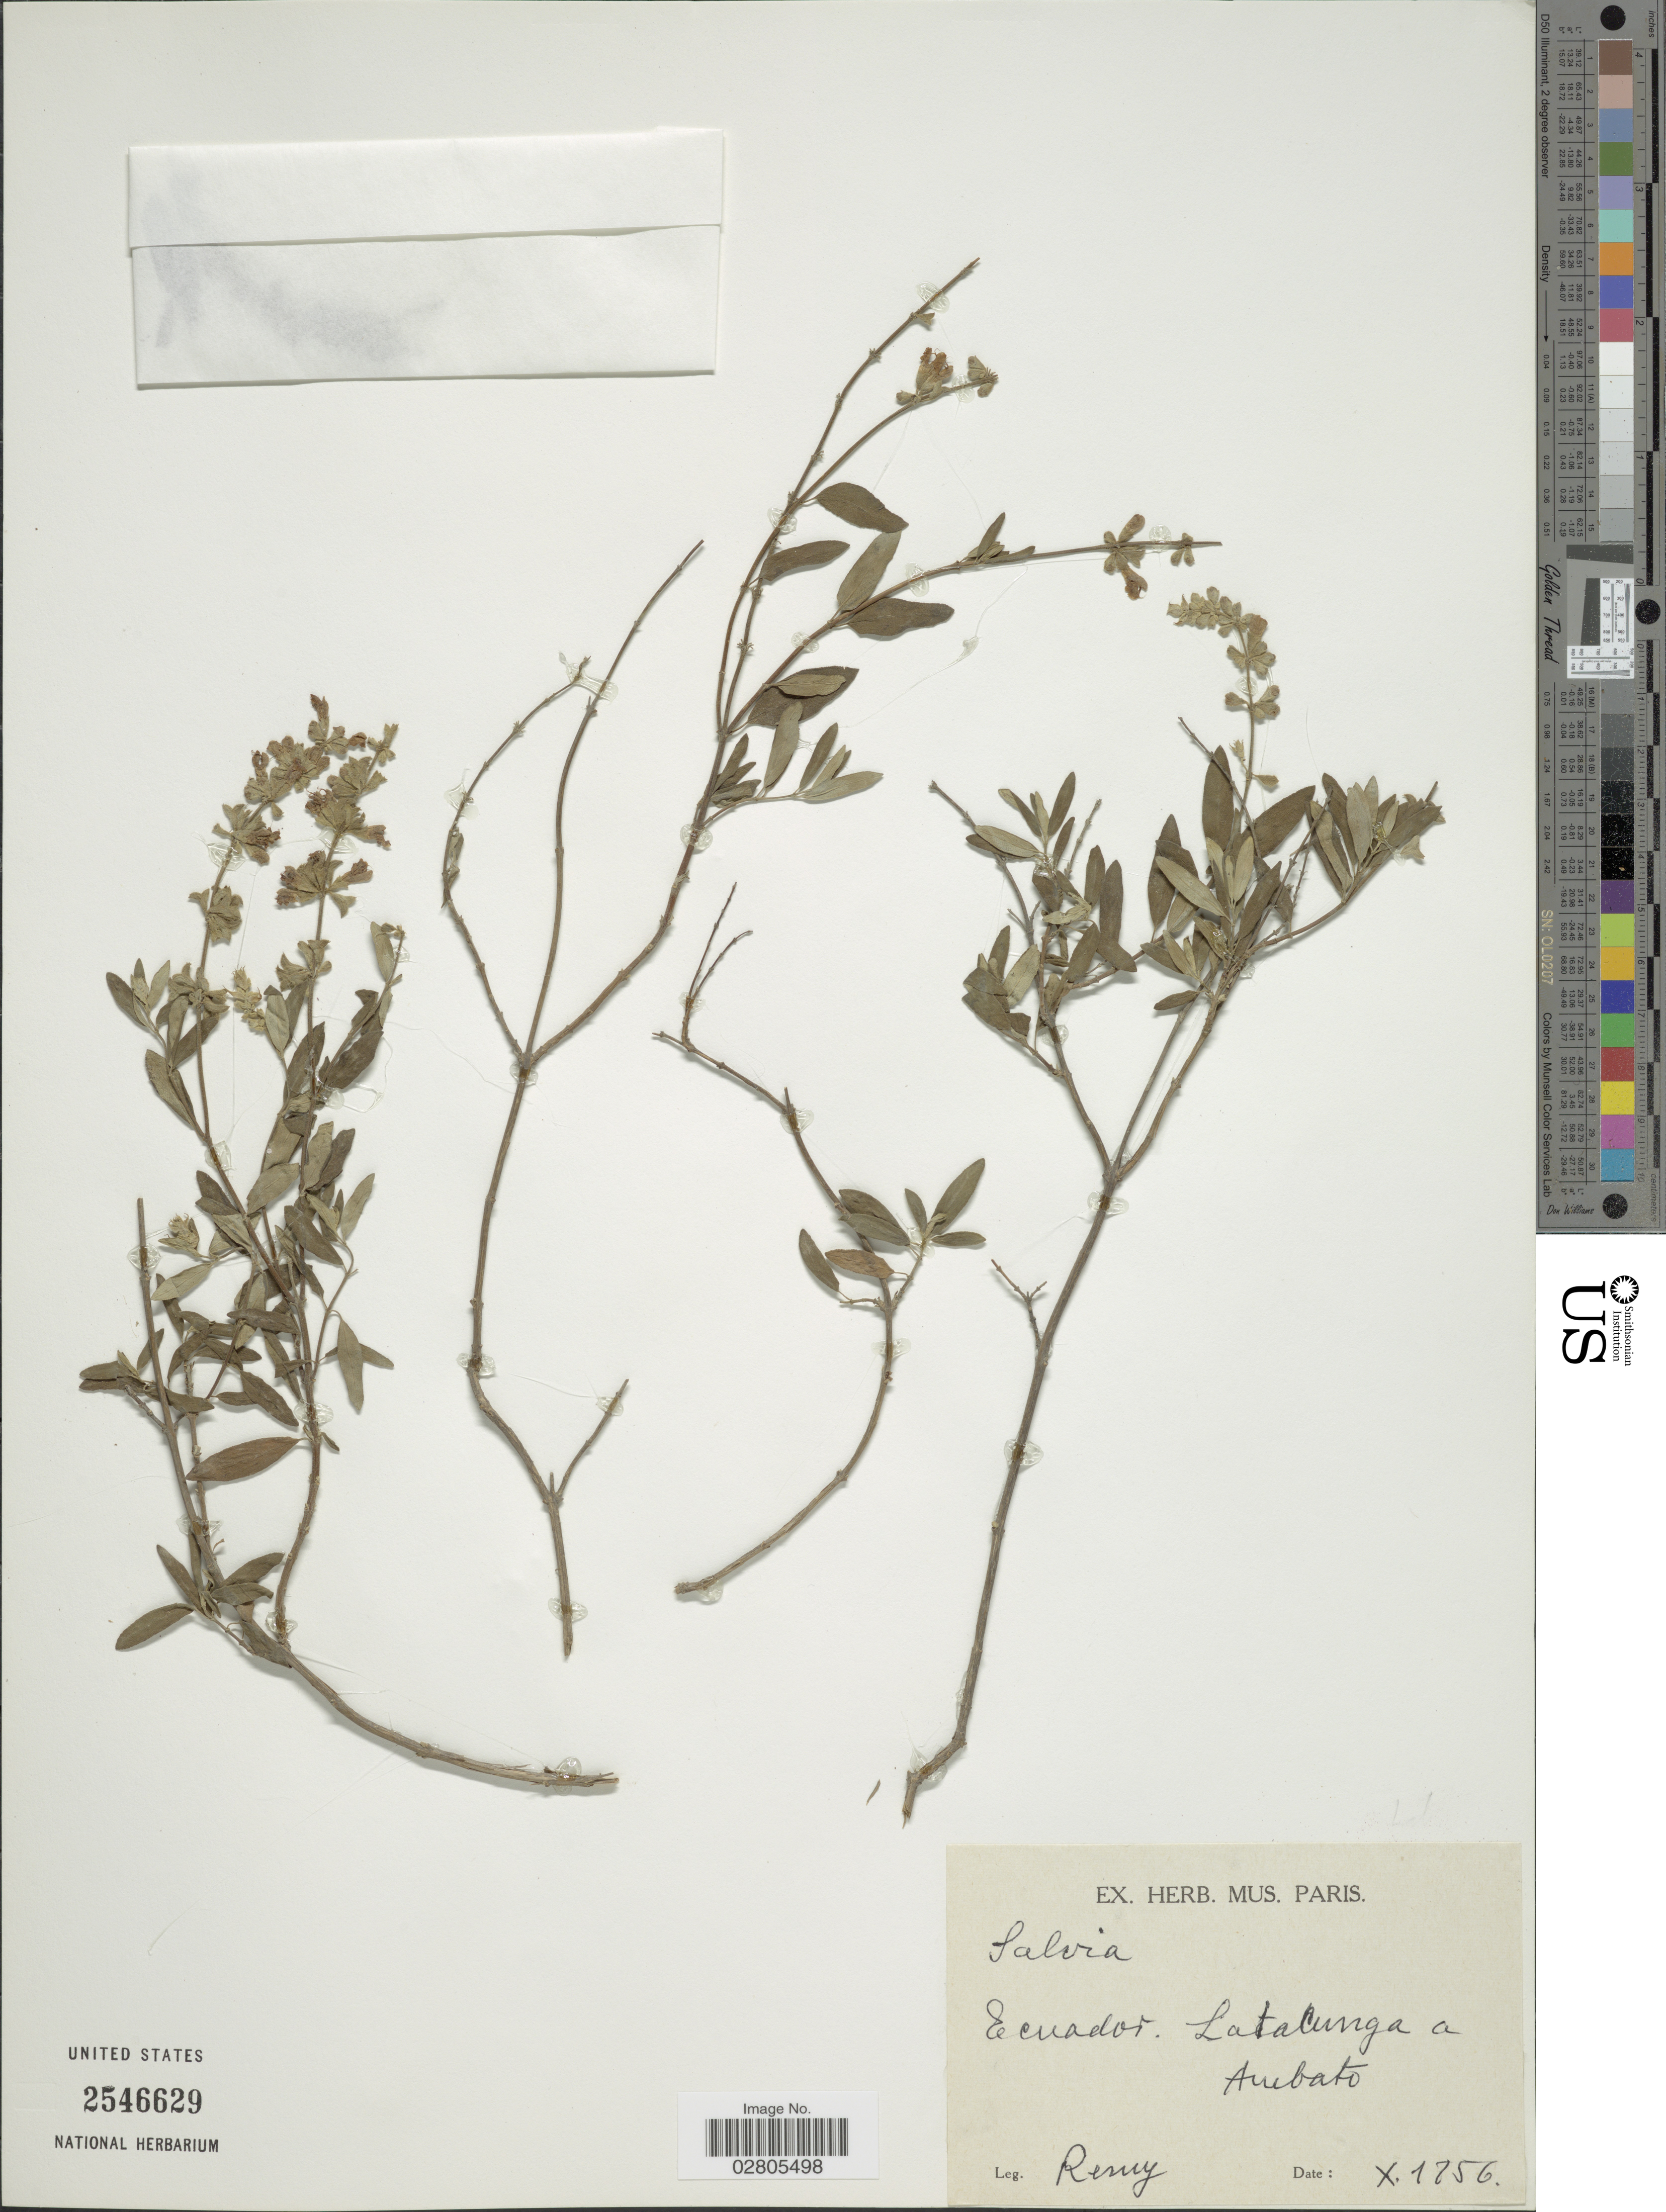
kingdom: Plantae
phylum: Tracheophyta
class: Magnoliopsida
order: Lamiales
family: Lamiaceae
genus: Salvia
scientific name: Salvia sp.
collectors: -. Remy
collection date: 1956-10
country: Ecuador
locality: Latacunga a Ambato.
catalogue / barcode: US 2546629